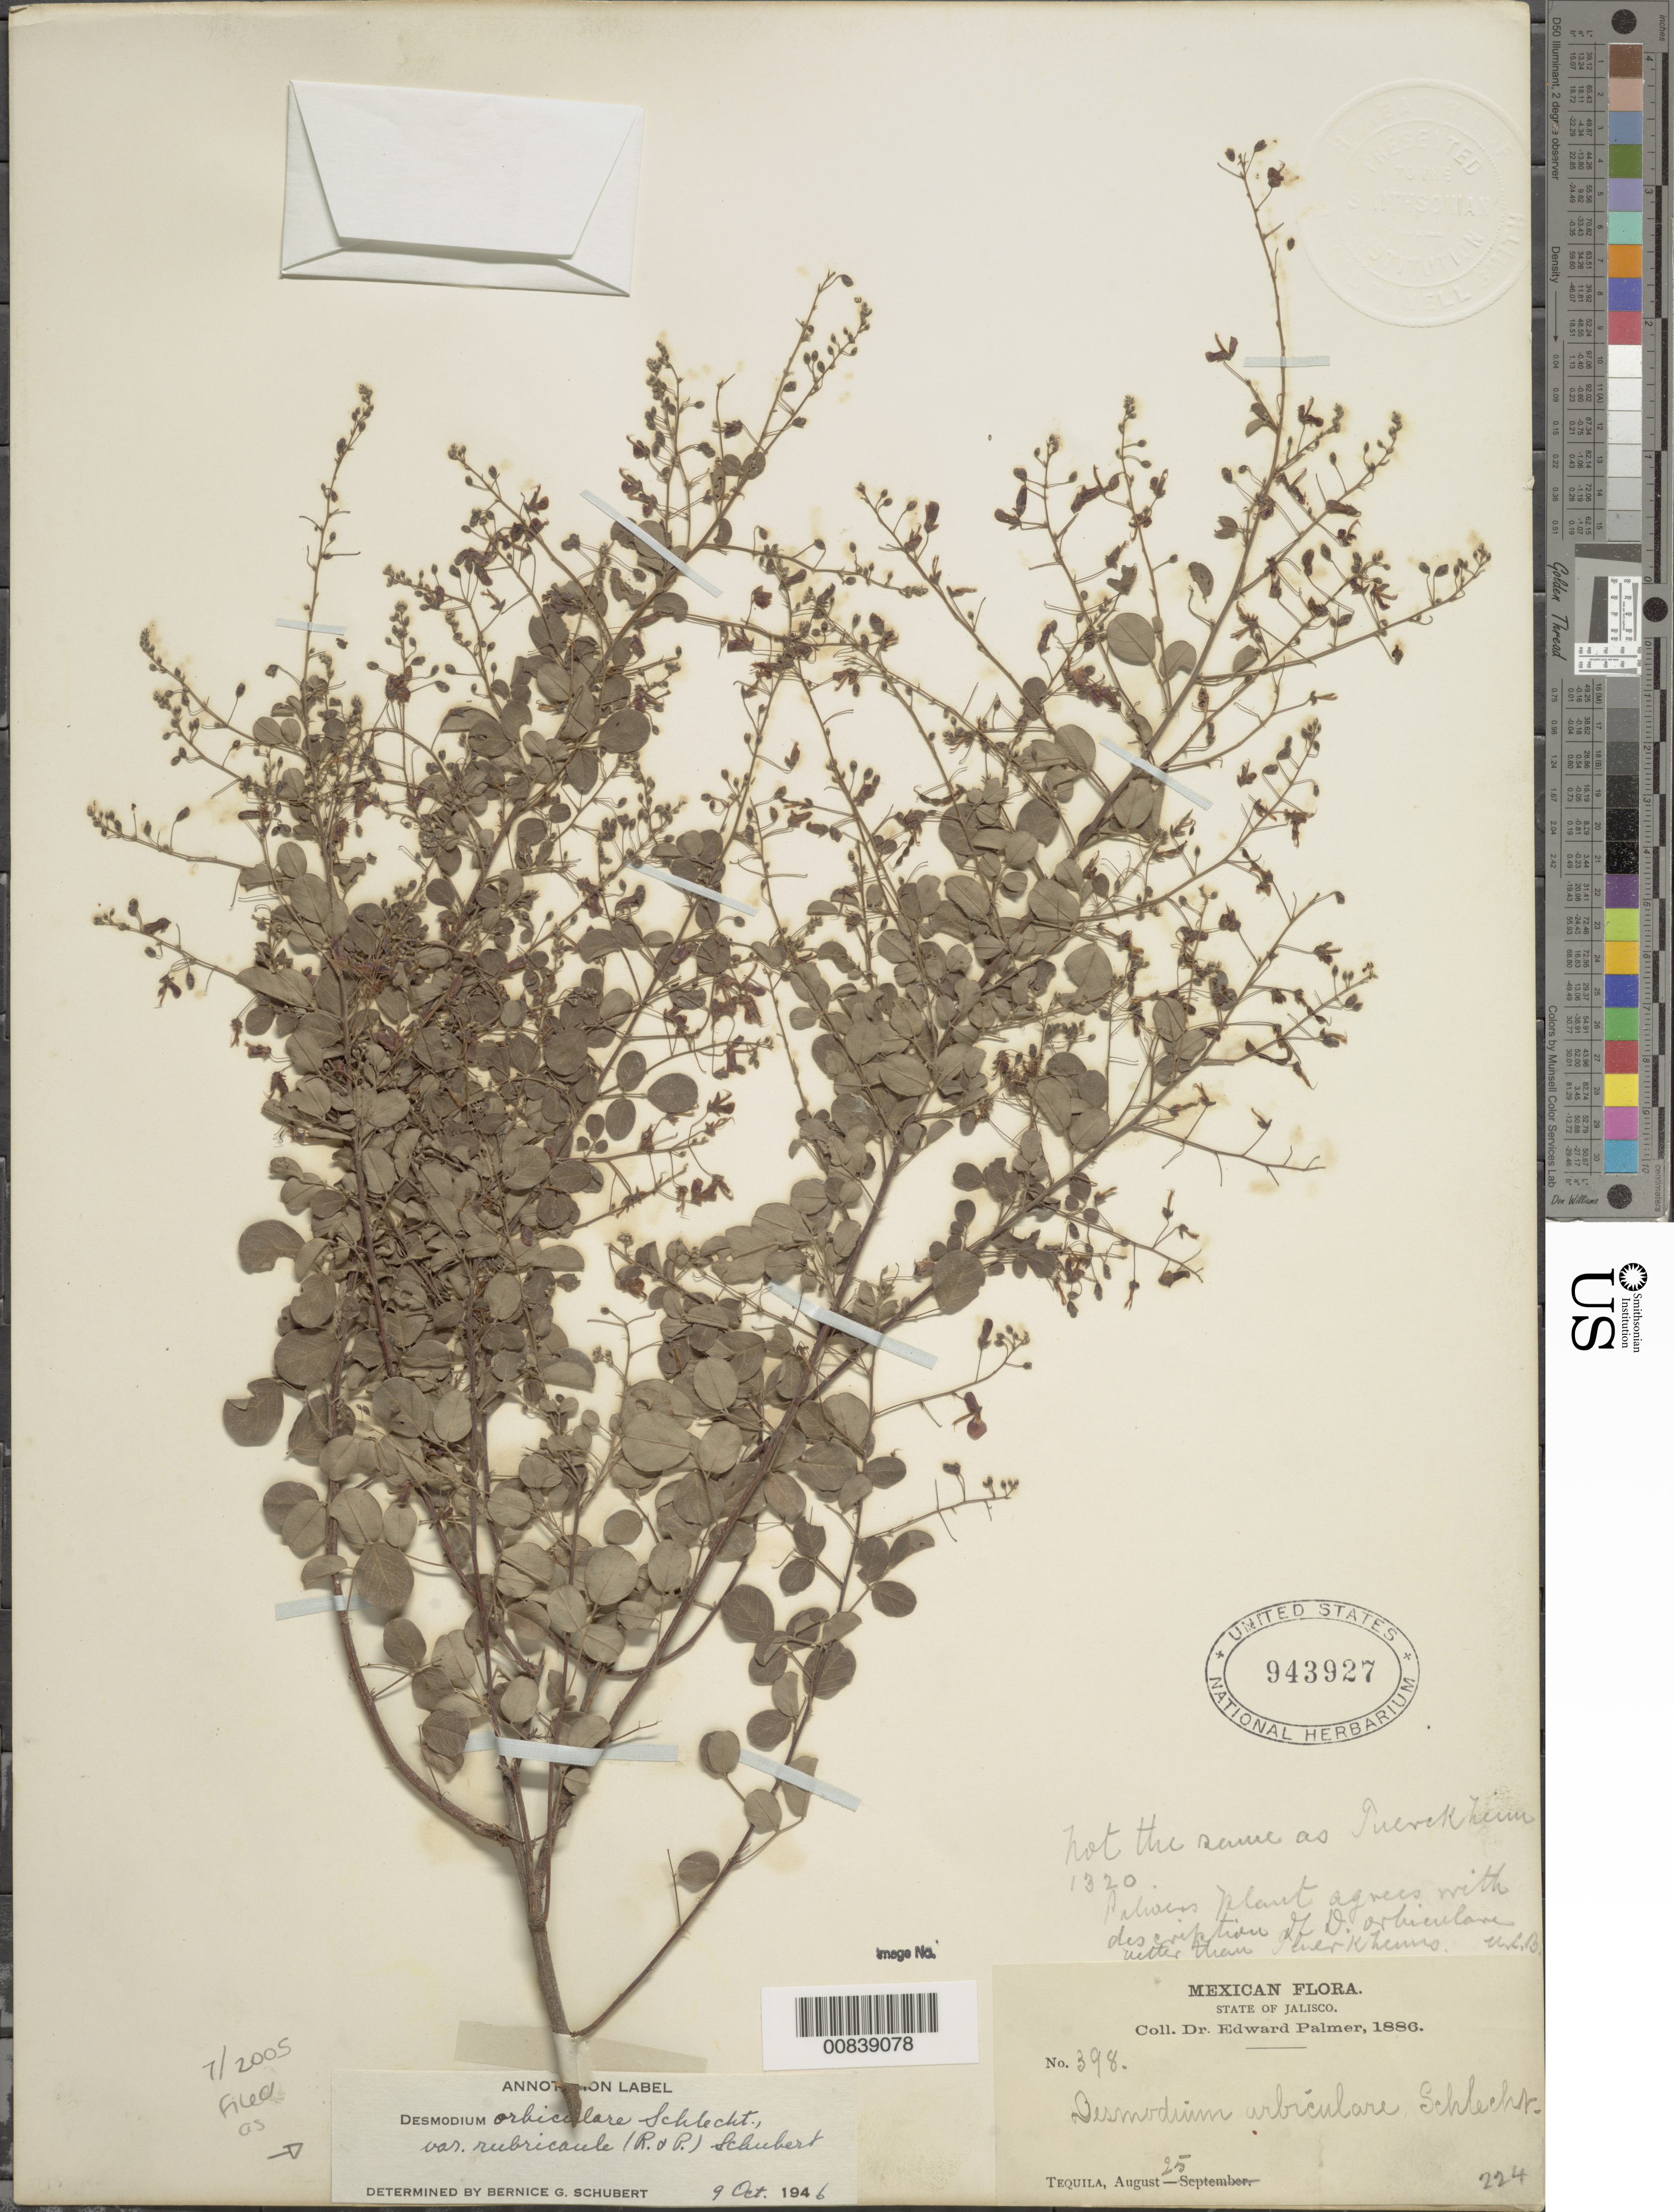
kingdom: Plantae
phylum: Tracheophyta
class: Magnoliopsida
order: Fabales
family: Fabaceae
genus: Desmodium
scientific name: Desmodium orbiculare var. rubricaule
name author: Schltdl.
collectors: E. Palmer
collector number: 398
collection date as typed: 25 Aug 1886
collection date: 1886-08-25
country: Mexico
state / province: Jalisco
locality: Tequila, Jalisco.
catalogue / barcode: US 943927